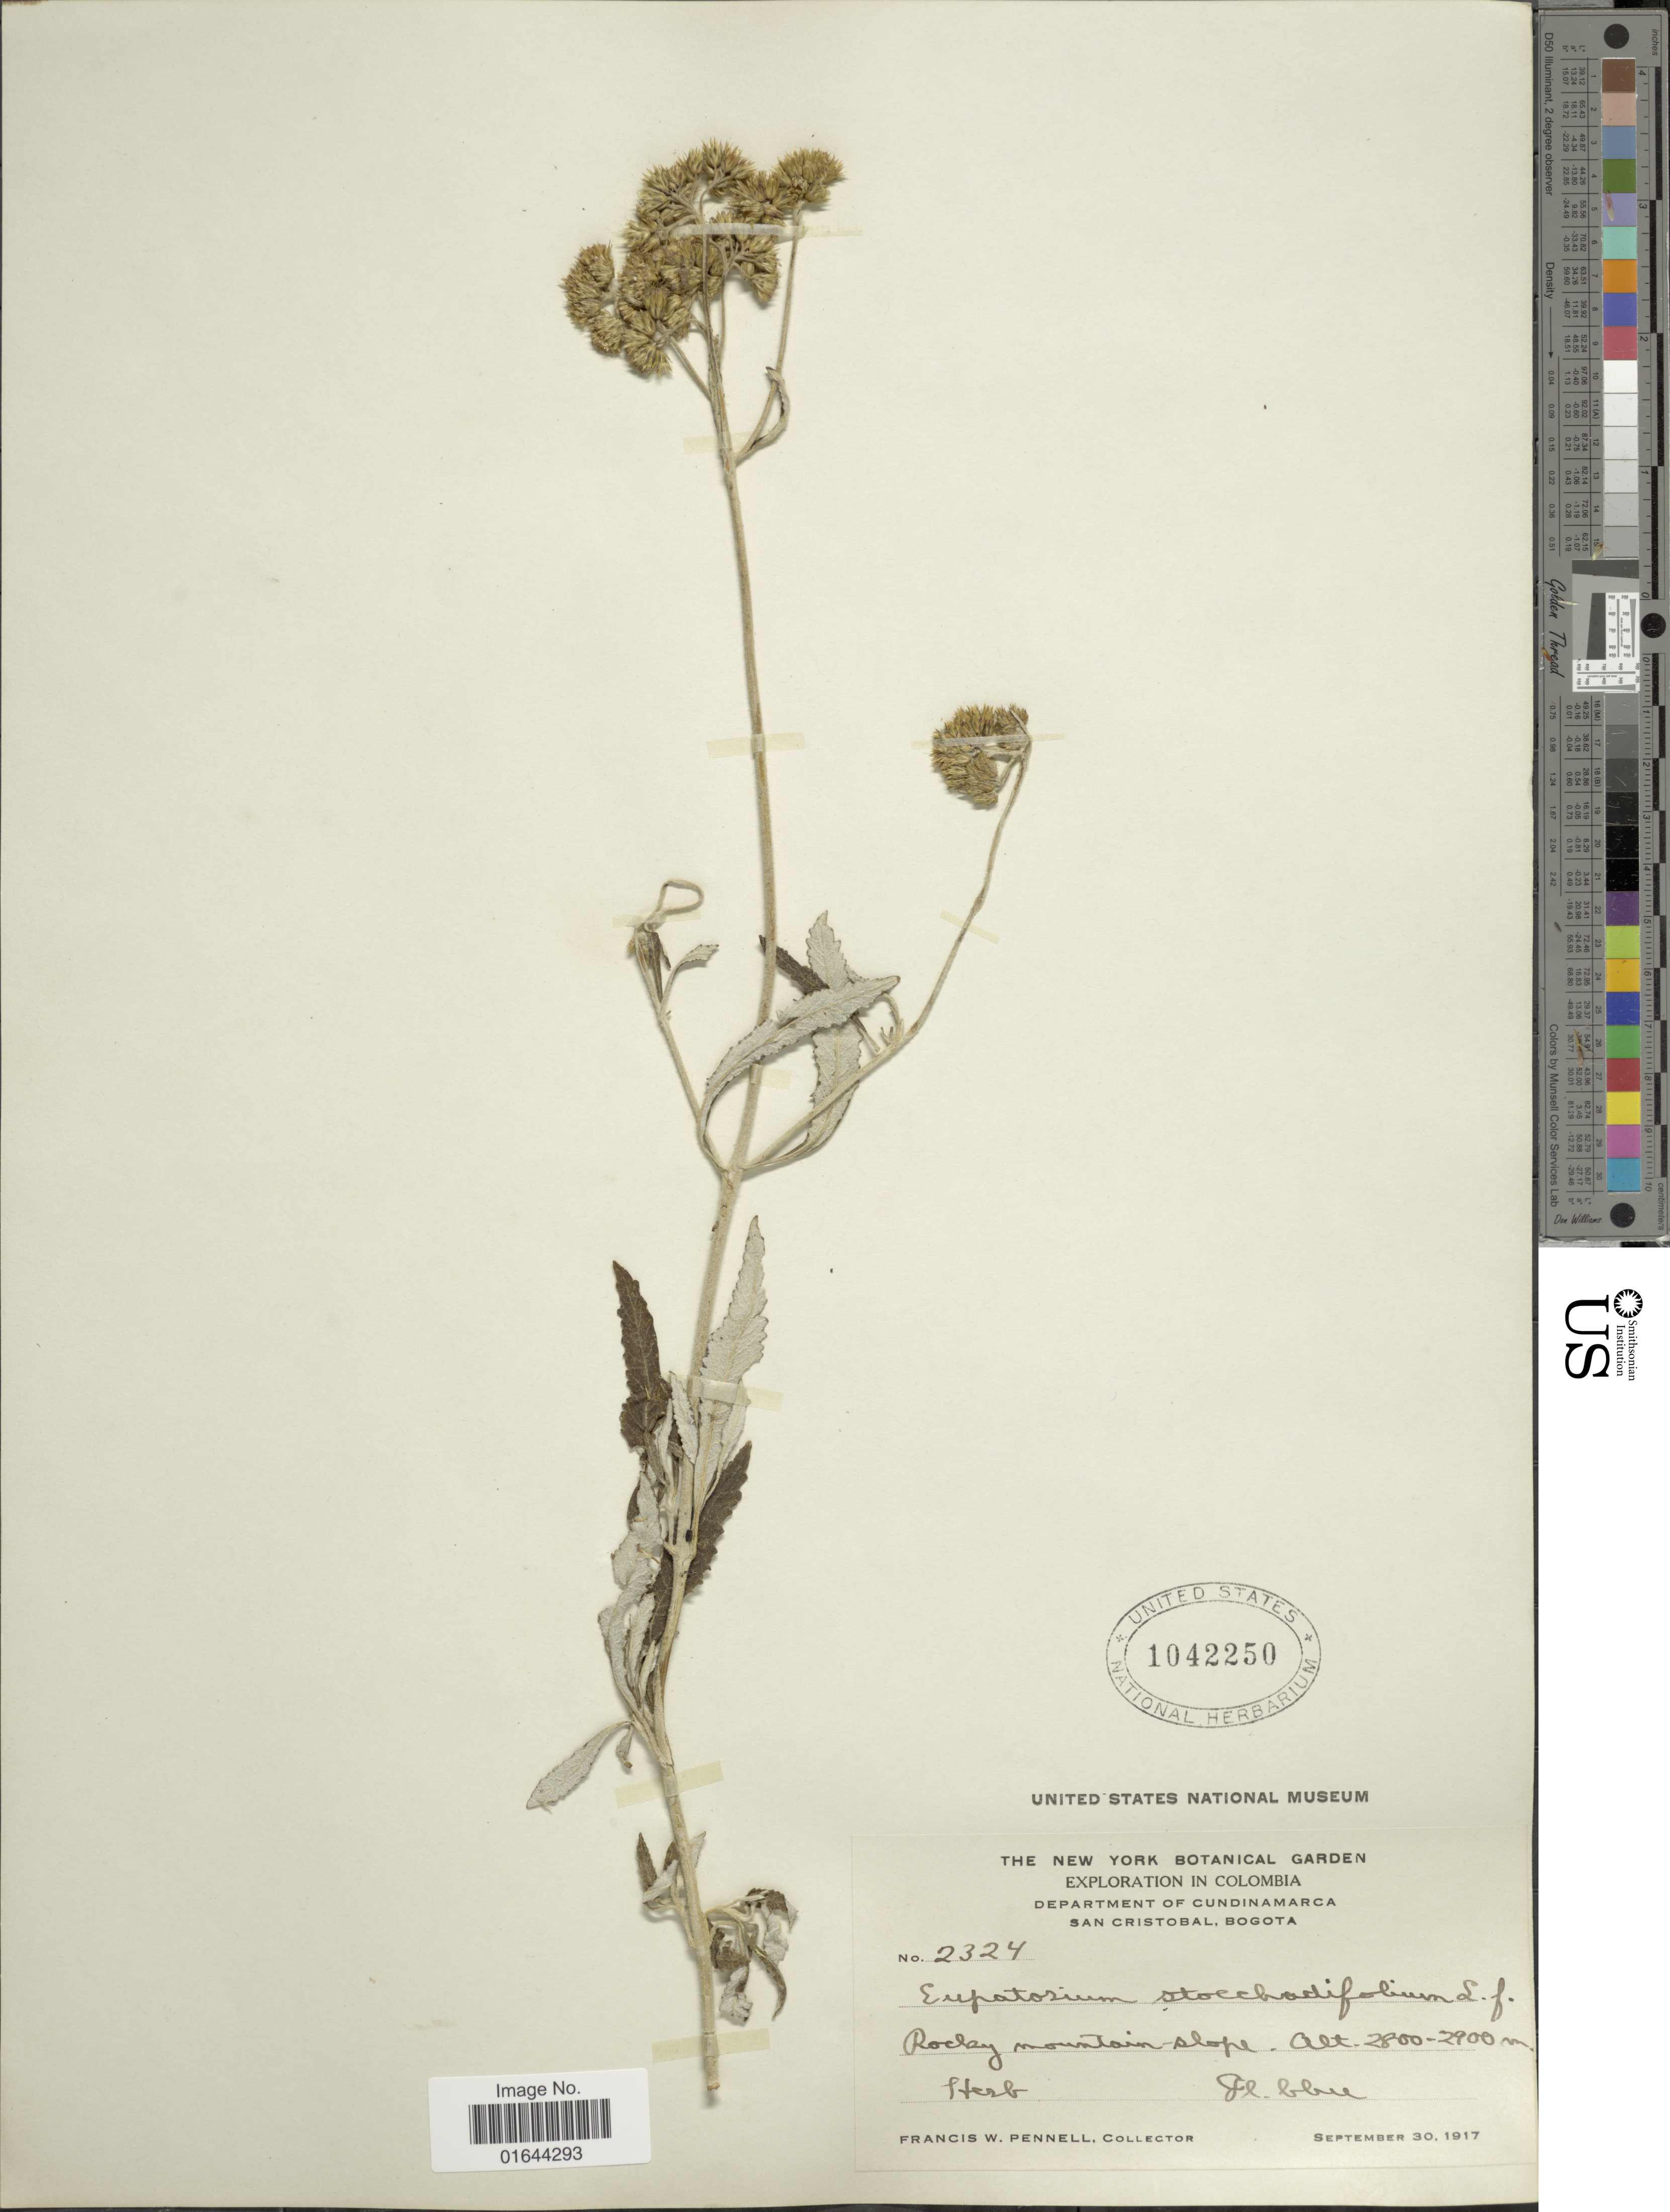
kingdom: Plantae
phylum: Tracheophyta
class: Magnoliopsida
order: Asterales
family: Asteraceae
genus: Lourteigia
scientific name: Lourteigia stoechadifolia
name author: (L. f.) R.M. King & H. Rob.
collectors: F. W. Pennell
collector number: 2324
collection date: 1917-09-30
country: Colombia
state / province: Cundinamarca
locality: Department of Cundinamarca. San Cristobal, Bogota. Rocky mountain-slope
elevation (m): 2800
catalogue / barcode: US 1042250